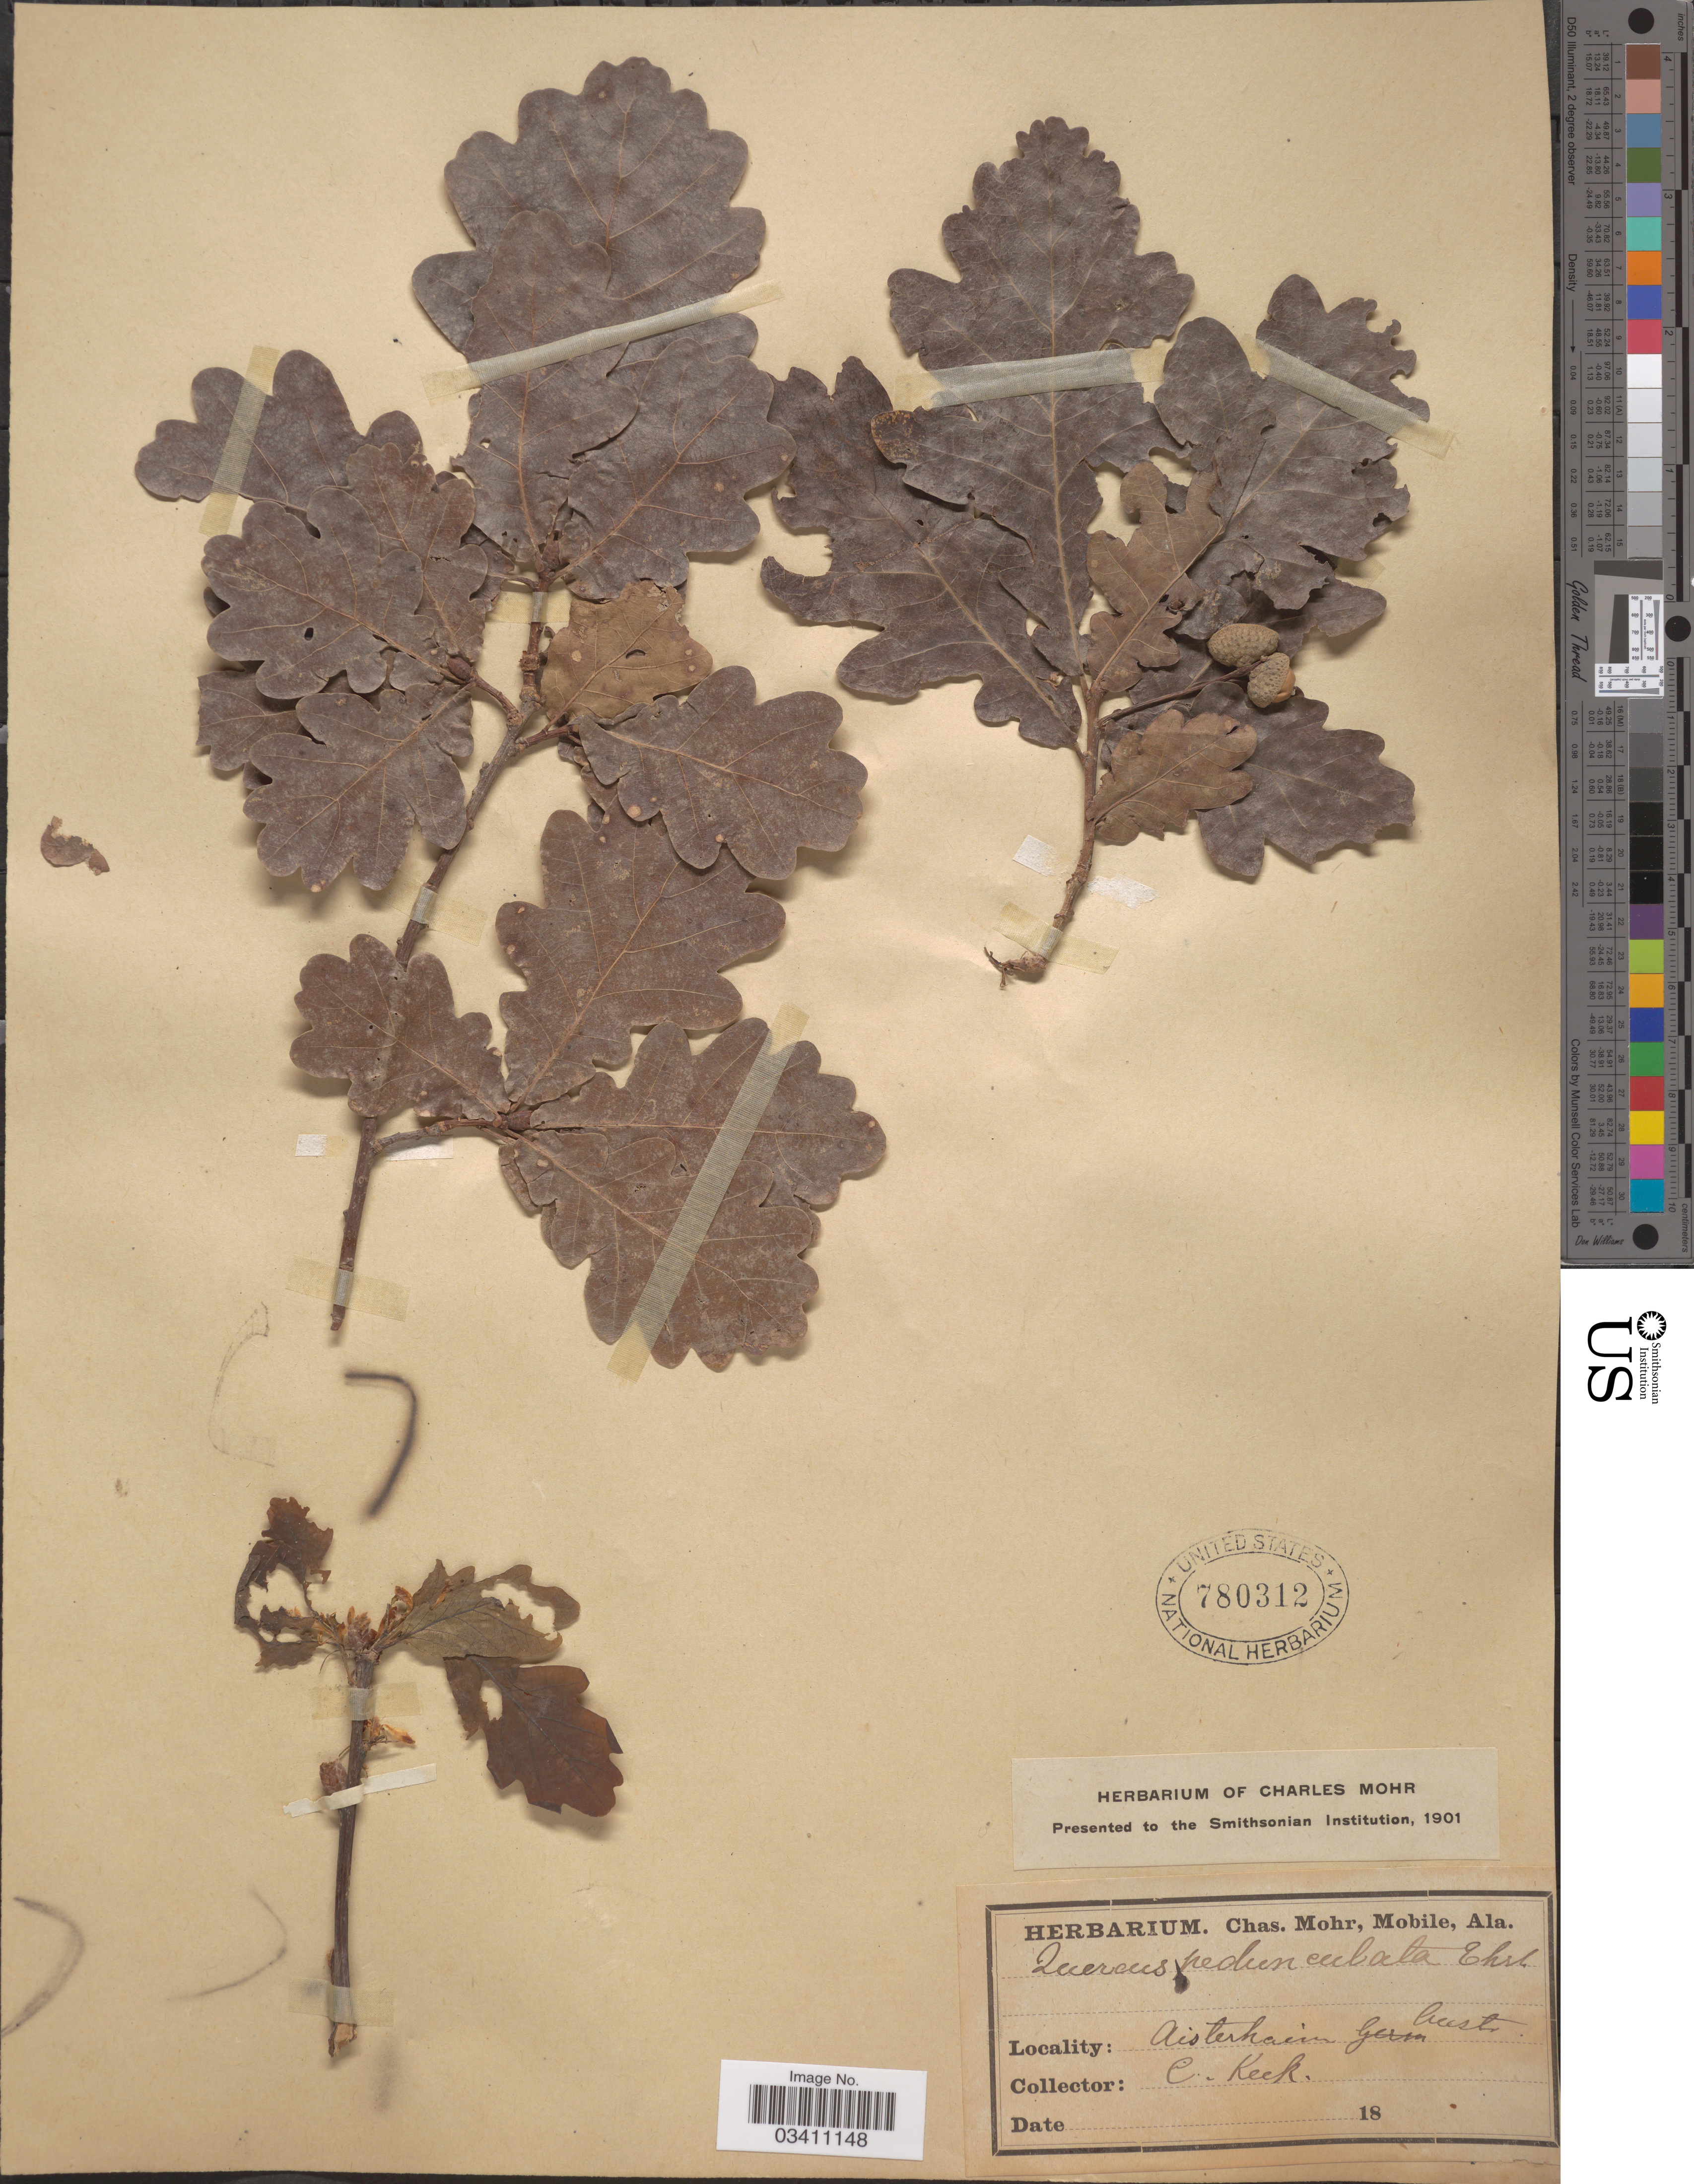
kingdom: Plantae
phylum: Tracheophyta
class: Magnoliopsida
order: Fagales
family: Fagaceae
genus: Quercus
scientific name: Quercus robur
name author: L.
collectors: C. Keck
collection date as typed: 18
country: Austria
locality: Aisterhaim [interpreted] Austr.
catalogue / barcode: US 780312